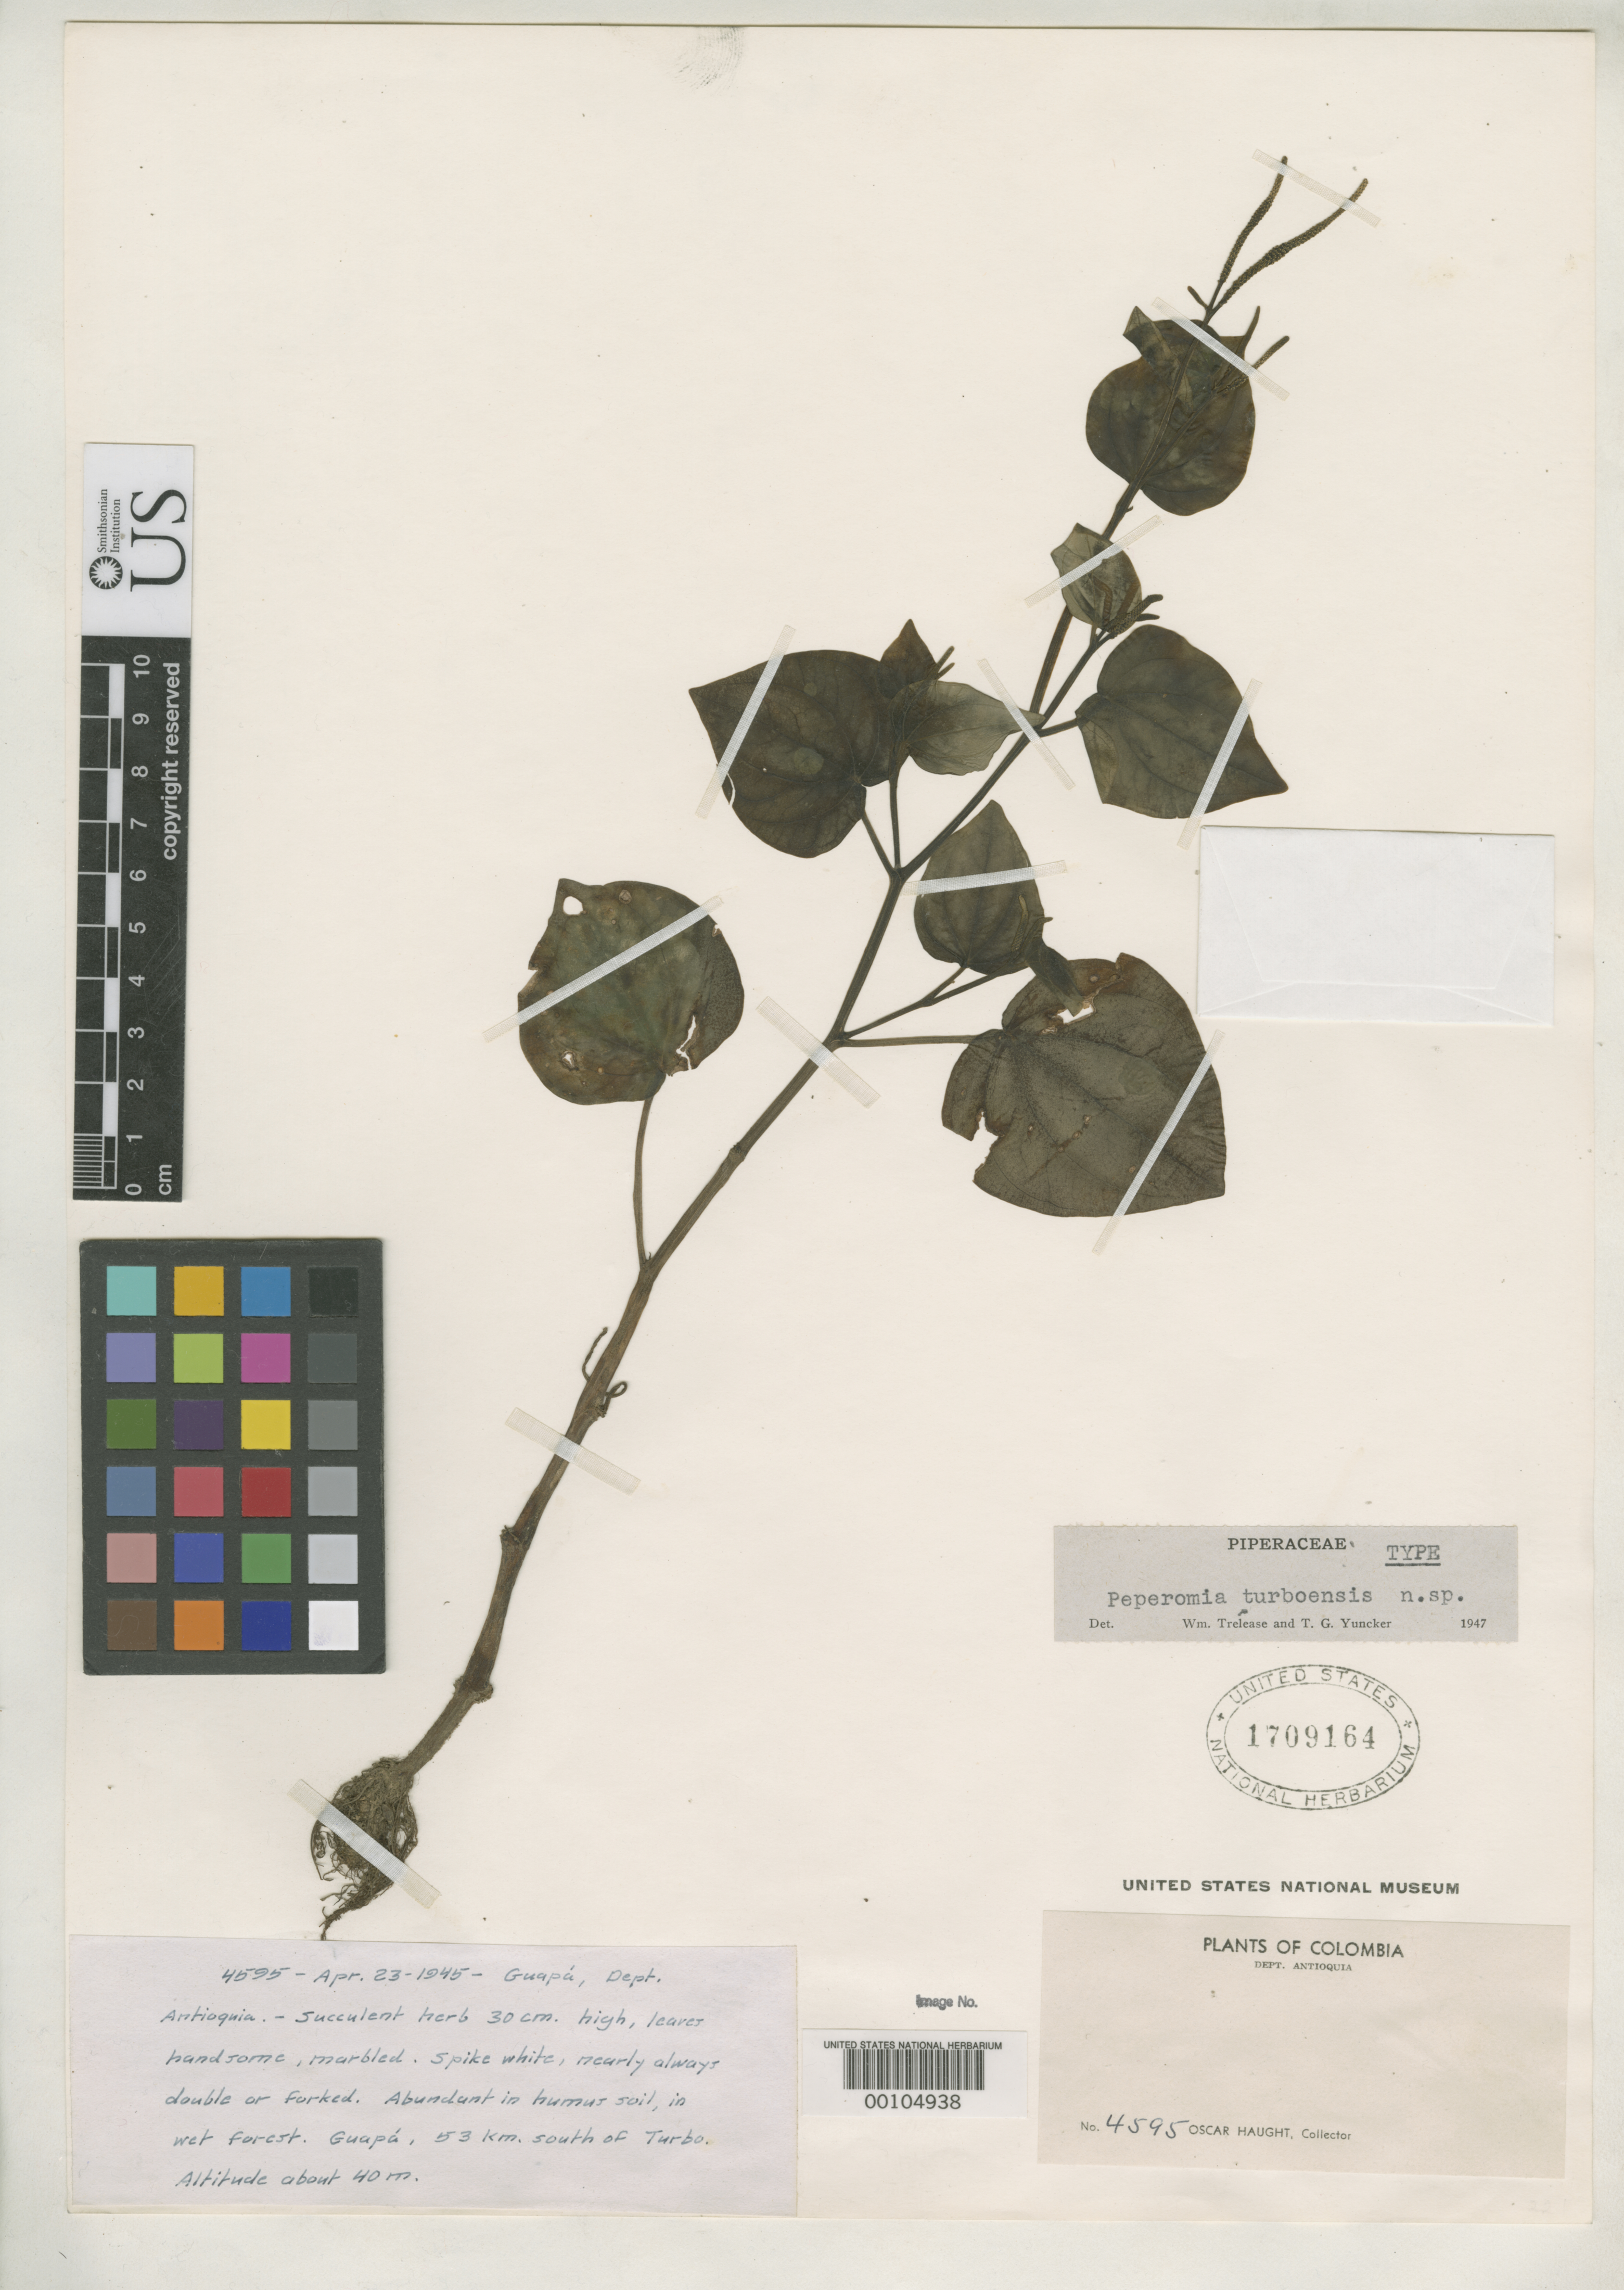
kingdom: Plantae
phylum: Tracheophyta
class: Magnoliopsida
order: Piperales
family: Piperaceae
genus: Peperomia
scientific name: Peperomia turboensis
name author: Yunck.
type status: Holotype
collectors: O. L. Haught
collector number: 4595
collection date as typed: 23 Apr 1945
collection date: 1945-04-23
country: Colombia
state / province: Antioquia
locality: Guapa, 53 km. S of Turbo.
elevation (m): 40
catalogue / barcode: US 1709164